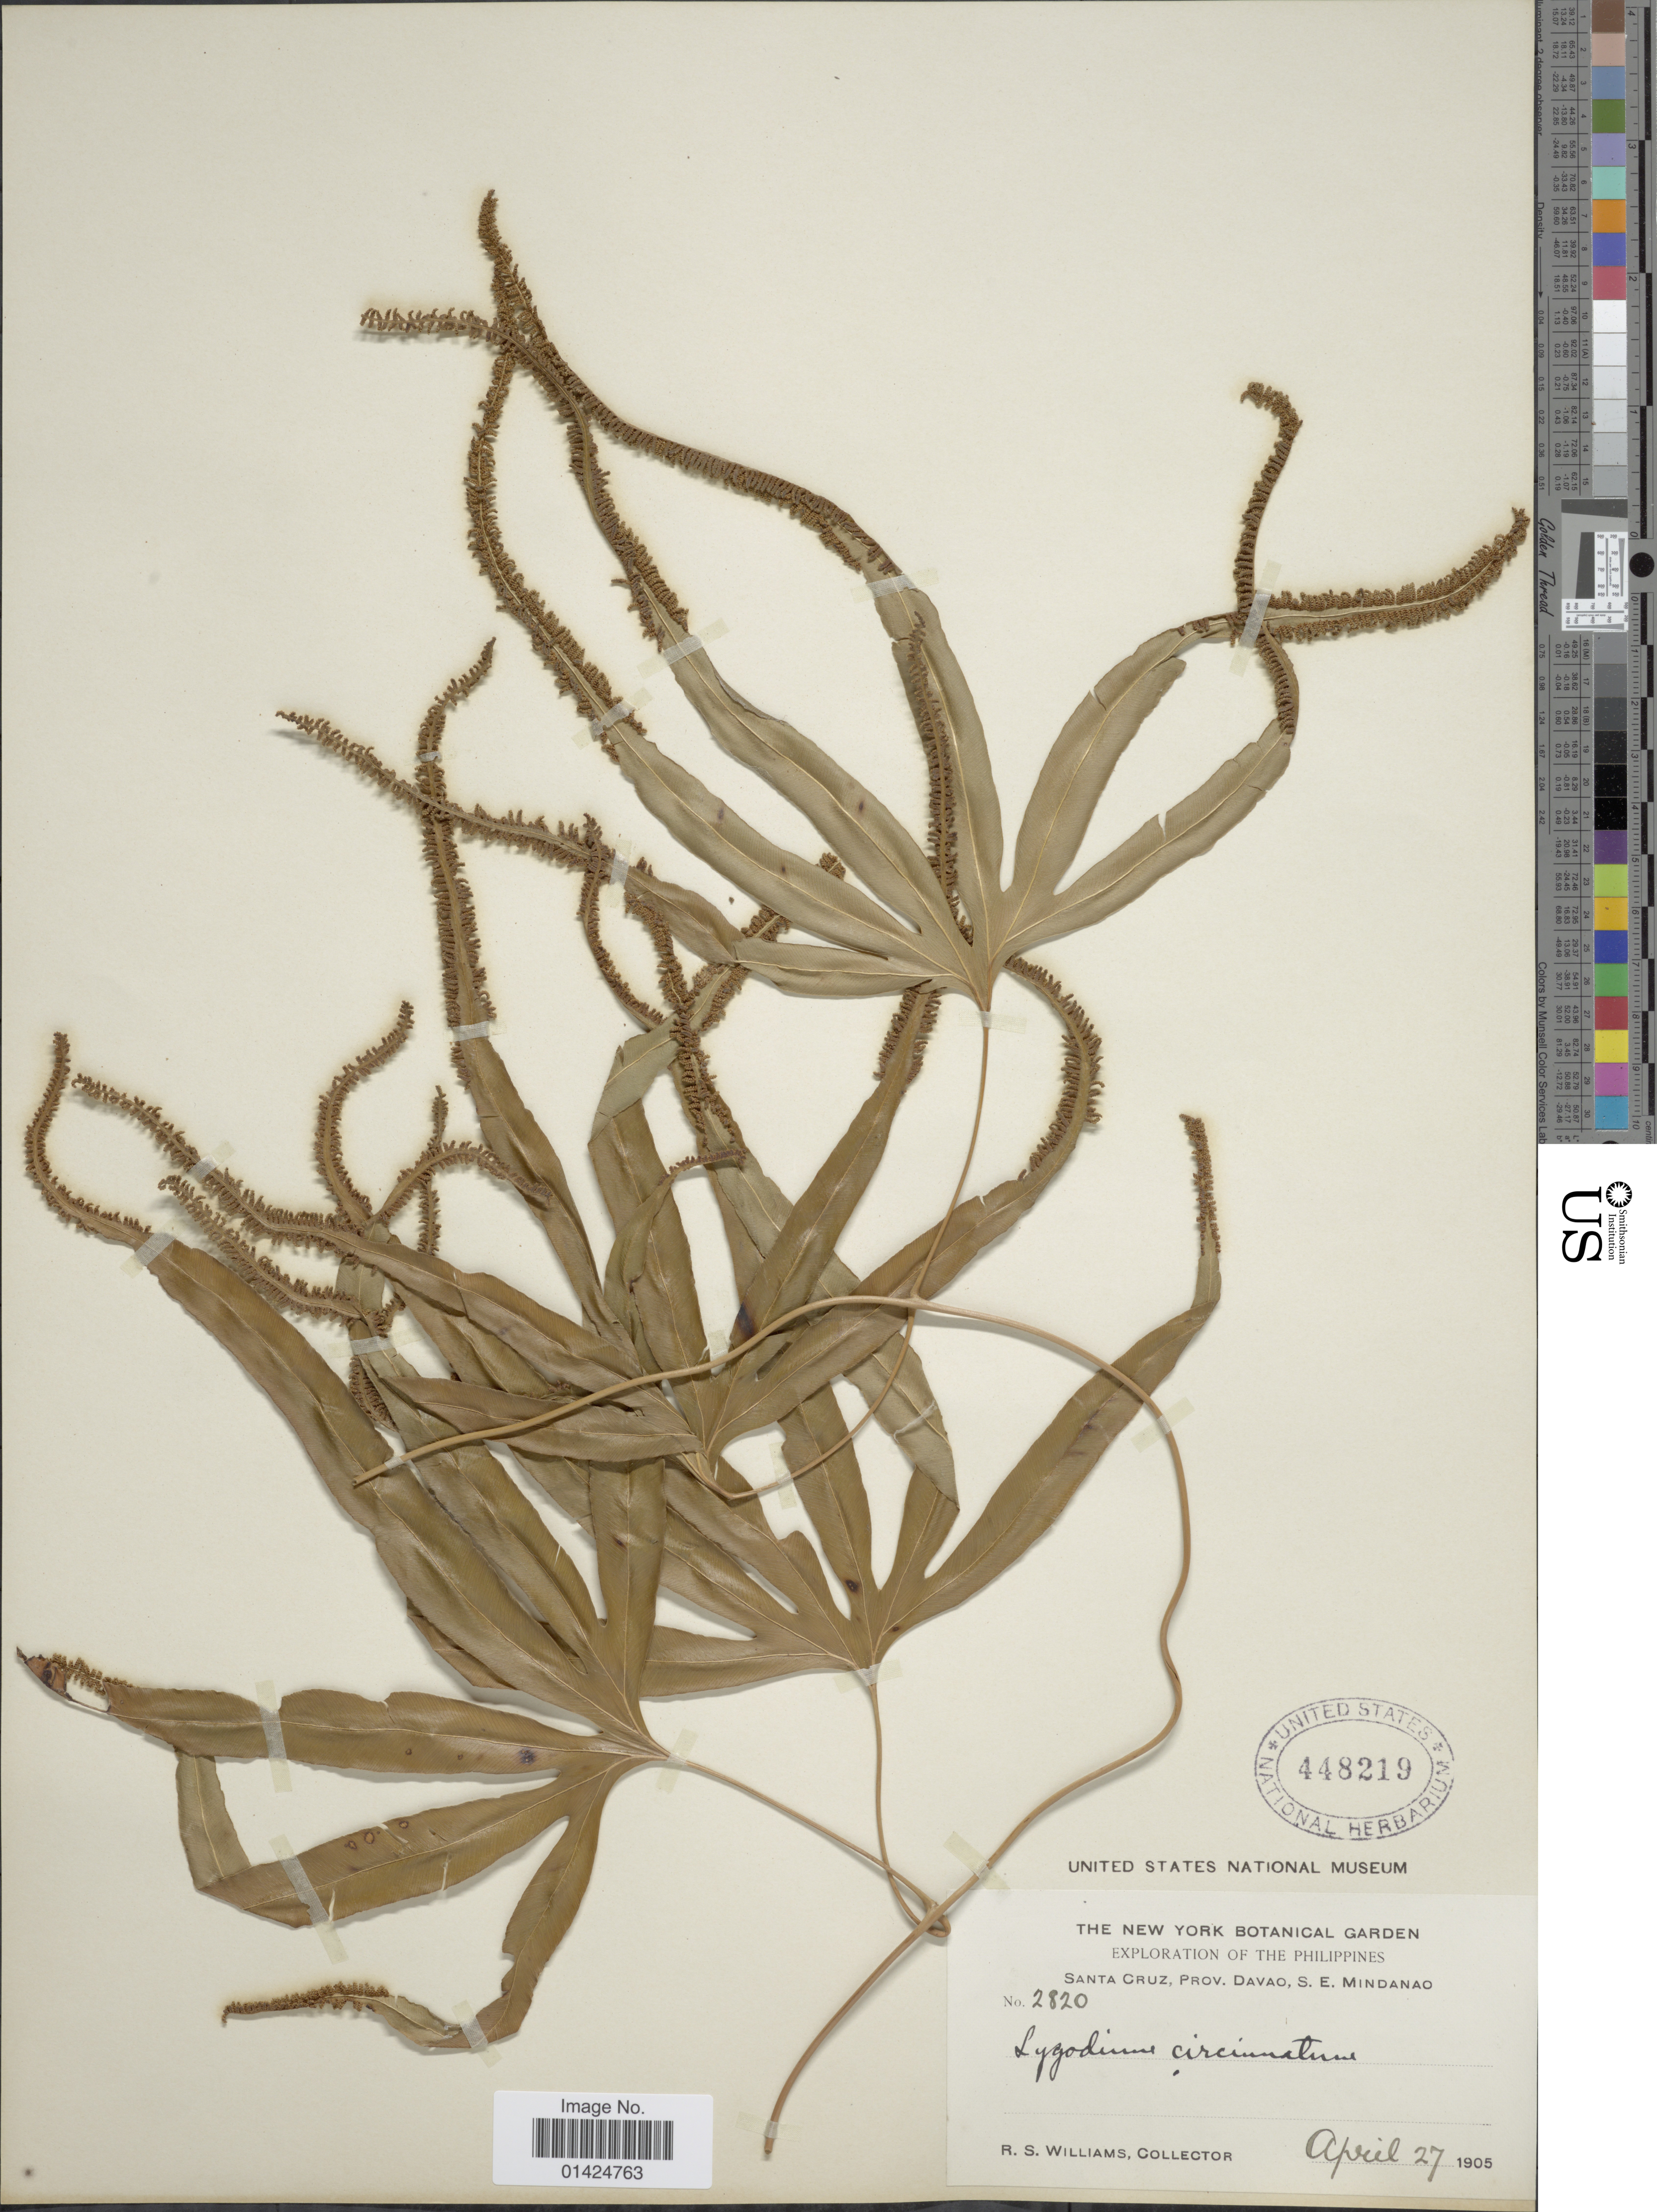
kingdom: Plantae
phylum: Tracheophyta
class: Polypodiopsida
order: Schizaeales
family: Lygodiaceae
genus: Lygodium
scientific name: Lygodium circinnatum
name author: (Burm. f.) Sw.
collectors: R. S. Williams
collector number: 2820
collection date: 1905-04-27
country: Philippines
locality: Santa Cruz, Prov. Davao, S. E.Mindanao.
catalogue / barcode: US 448219